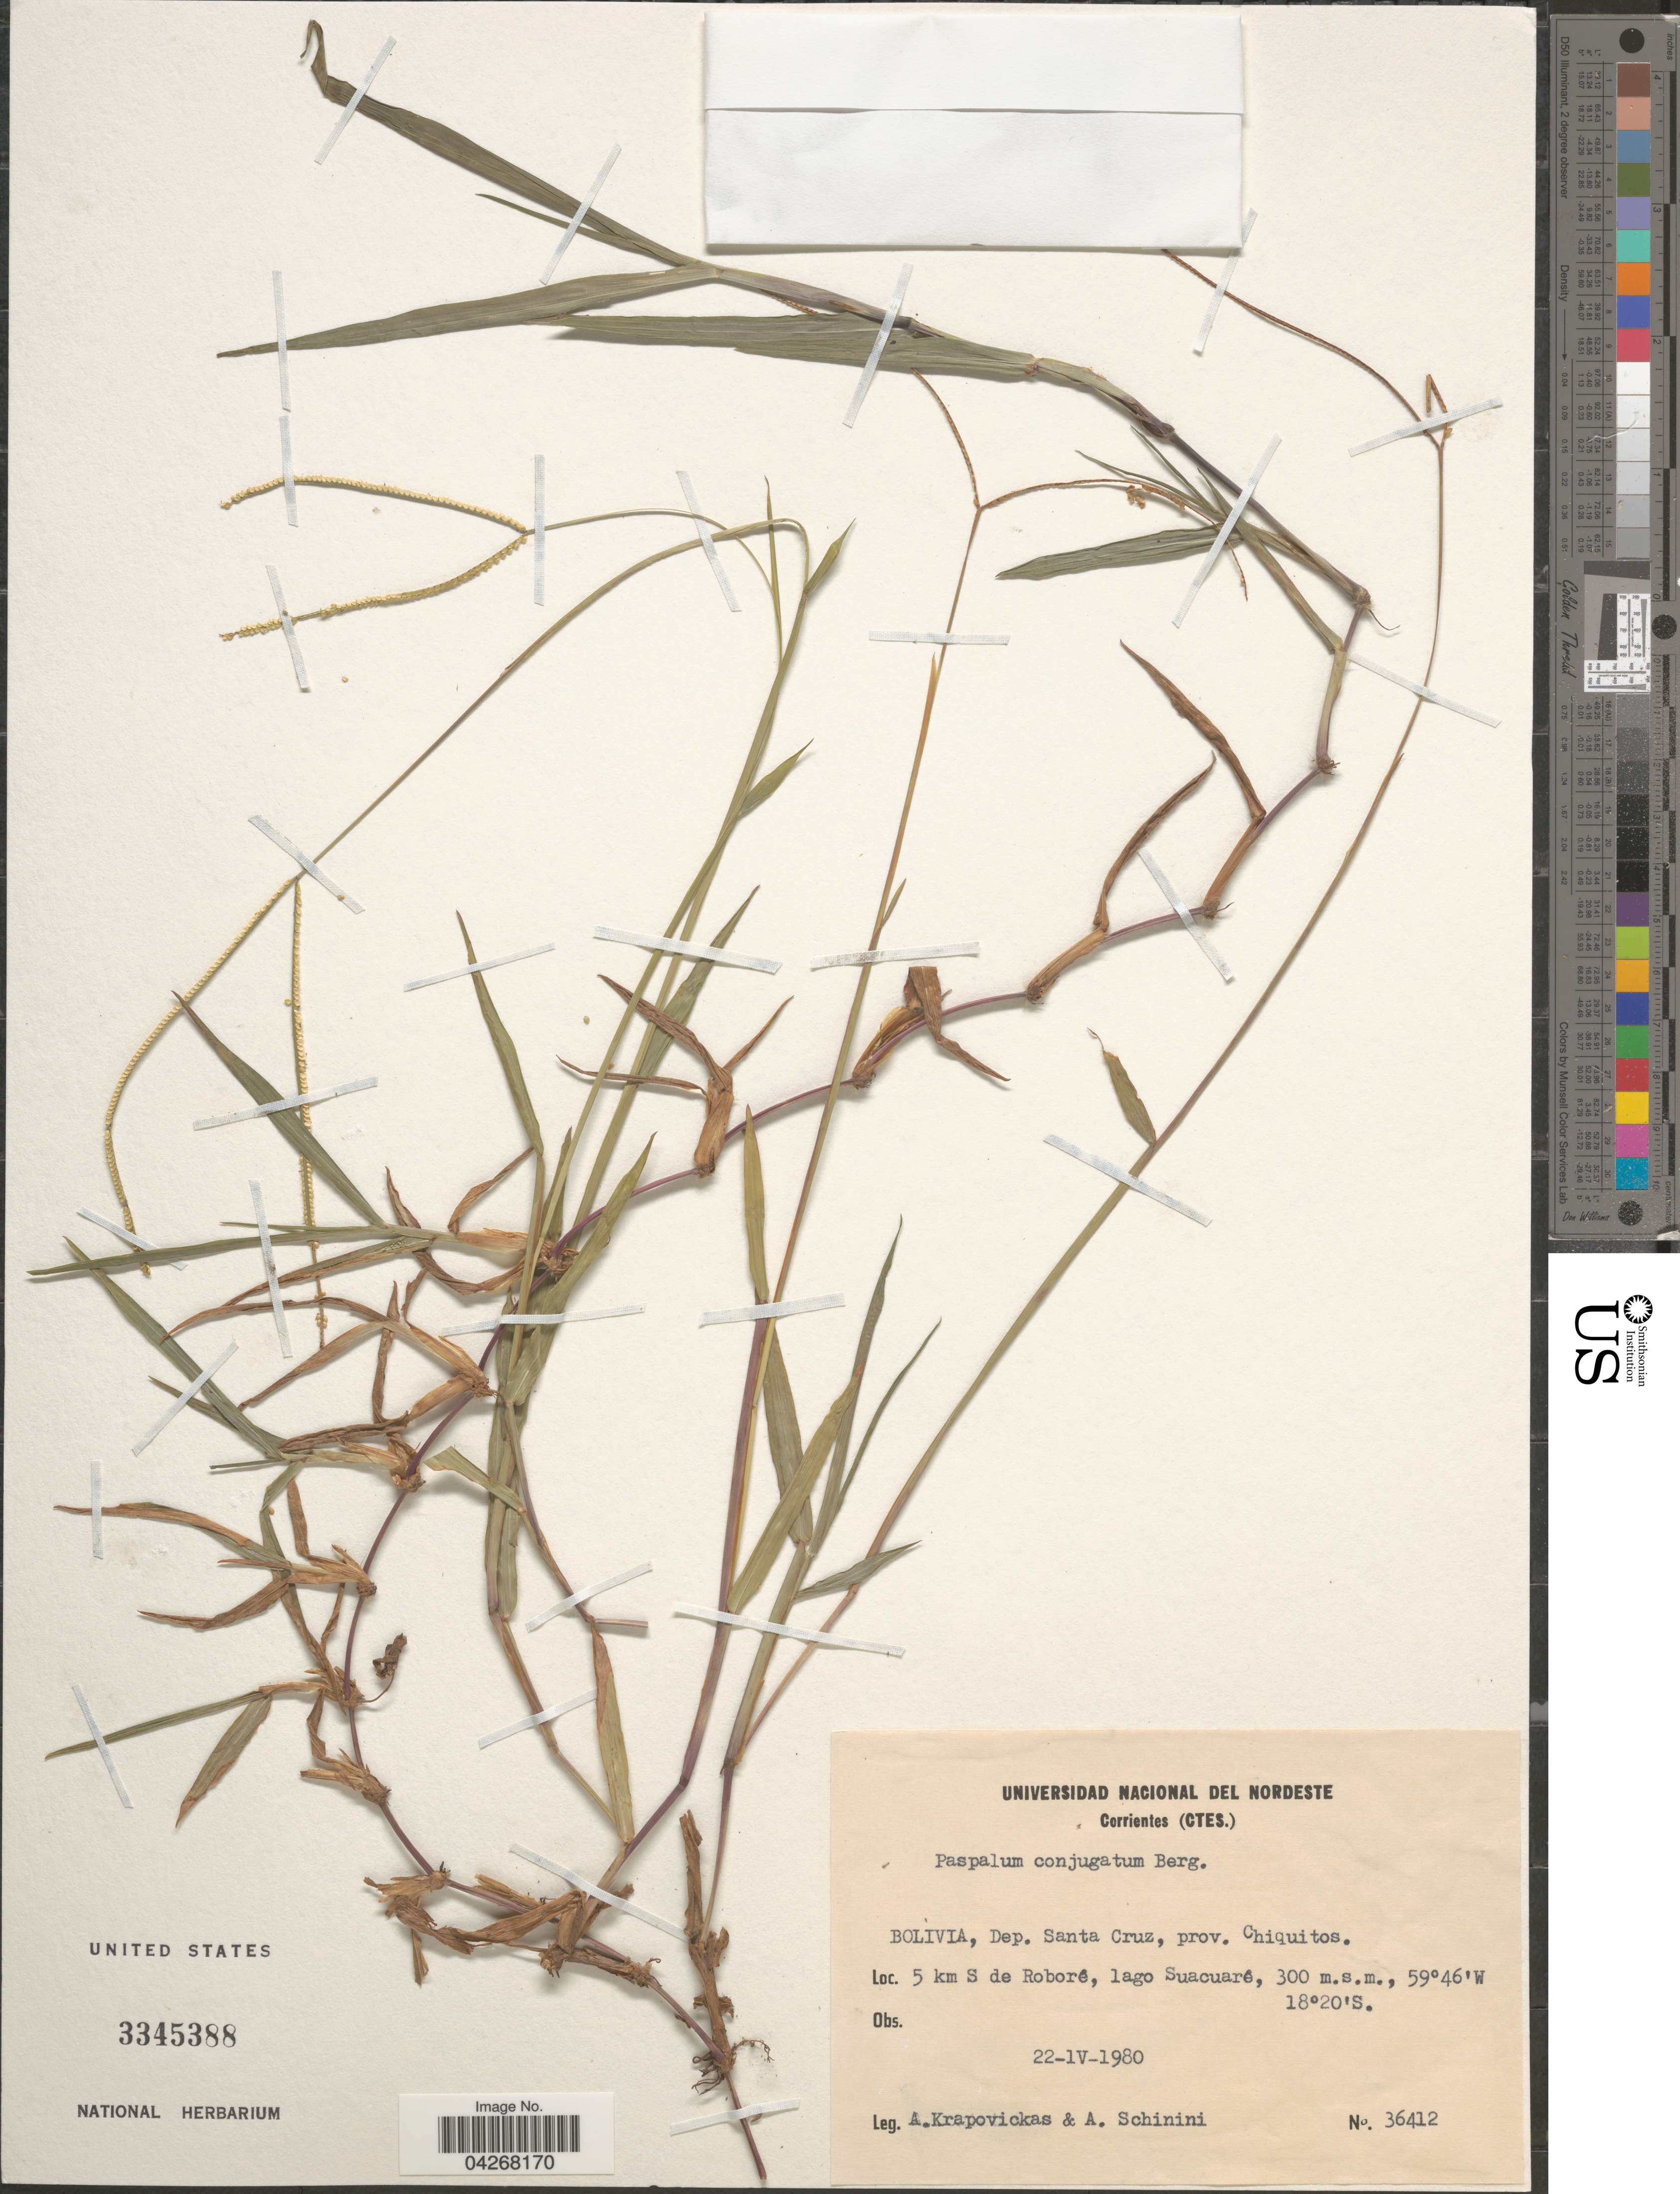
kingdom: Plantae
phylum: Tracheophyta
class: Liliopsida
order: Poales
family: Poaceae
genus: Paspalum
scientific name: Paspalum conjugatum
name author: P.J. Bergius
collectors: A. Krapovickas & A. Schinini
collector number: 36412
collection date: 1980-04-22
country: Bolivia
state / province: Santa Cruz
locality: Dep. Santa Cruz, prov. Chiquitos. 5 km S de Roboré, lago Suacuaré.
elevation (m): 300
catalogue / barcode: US 3345388